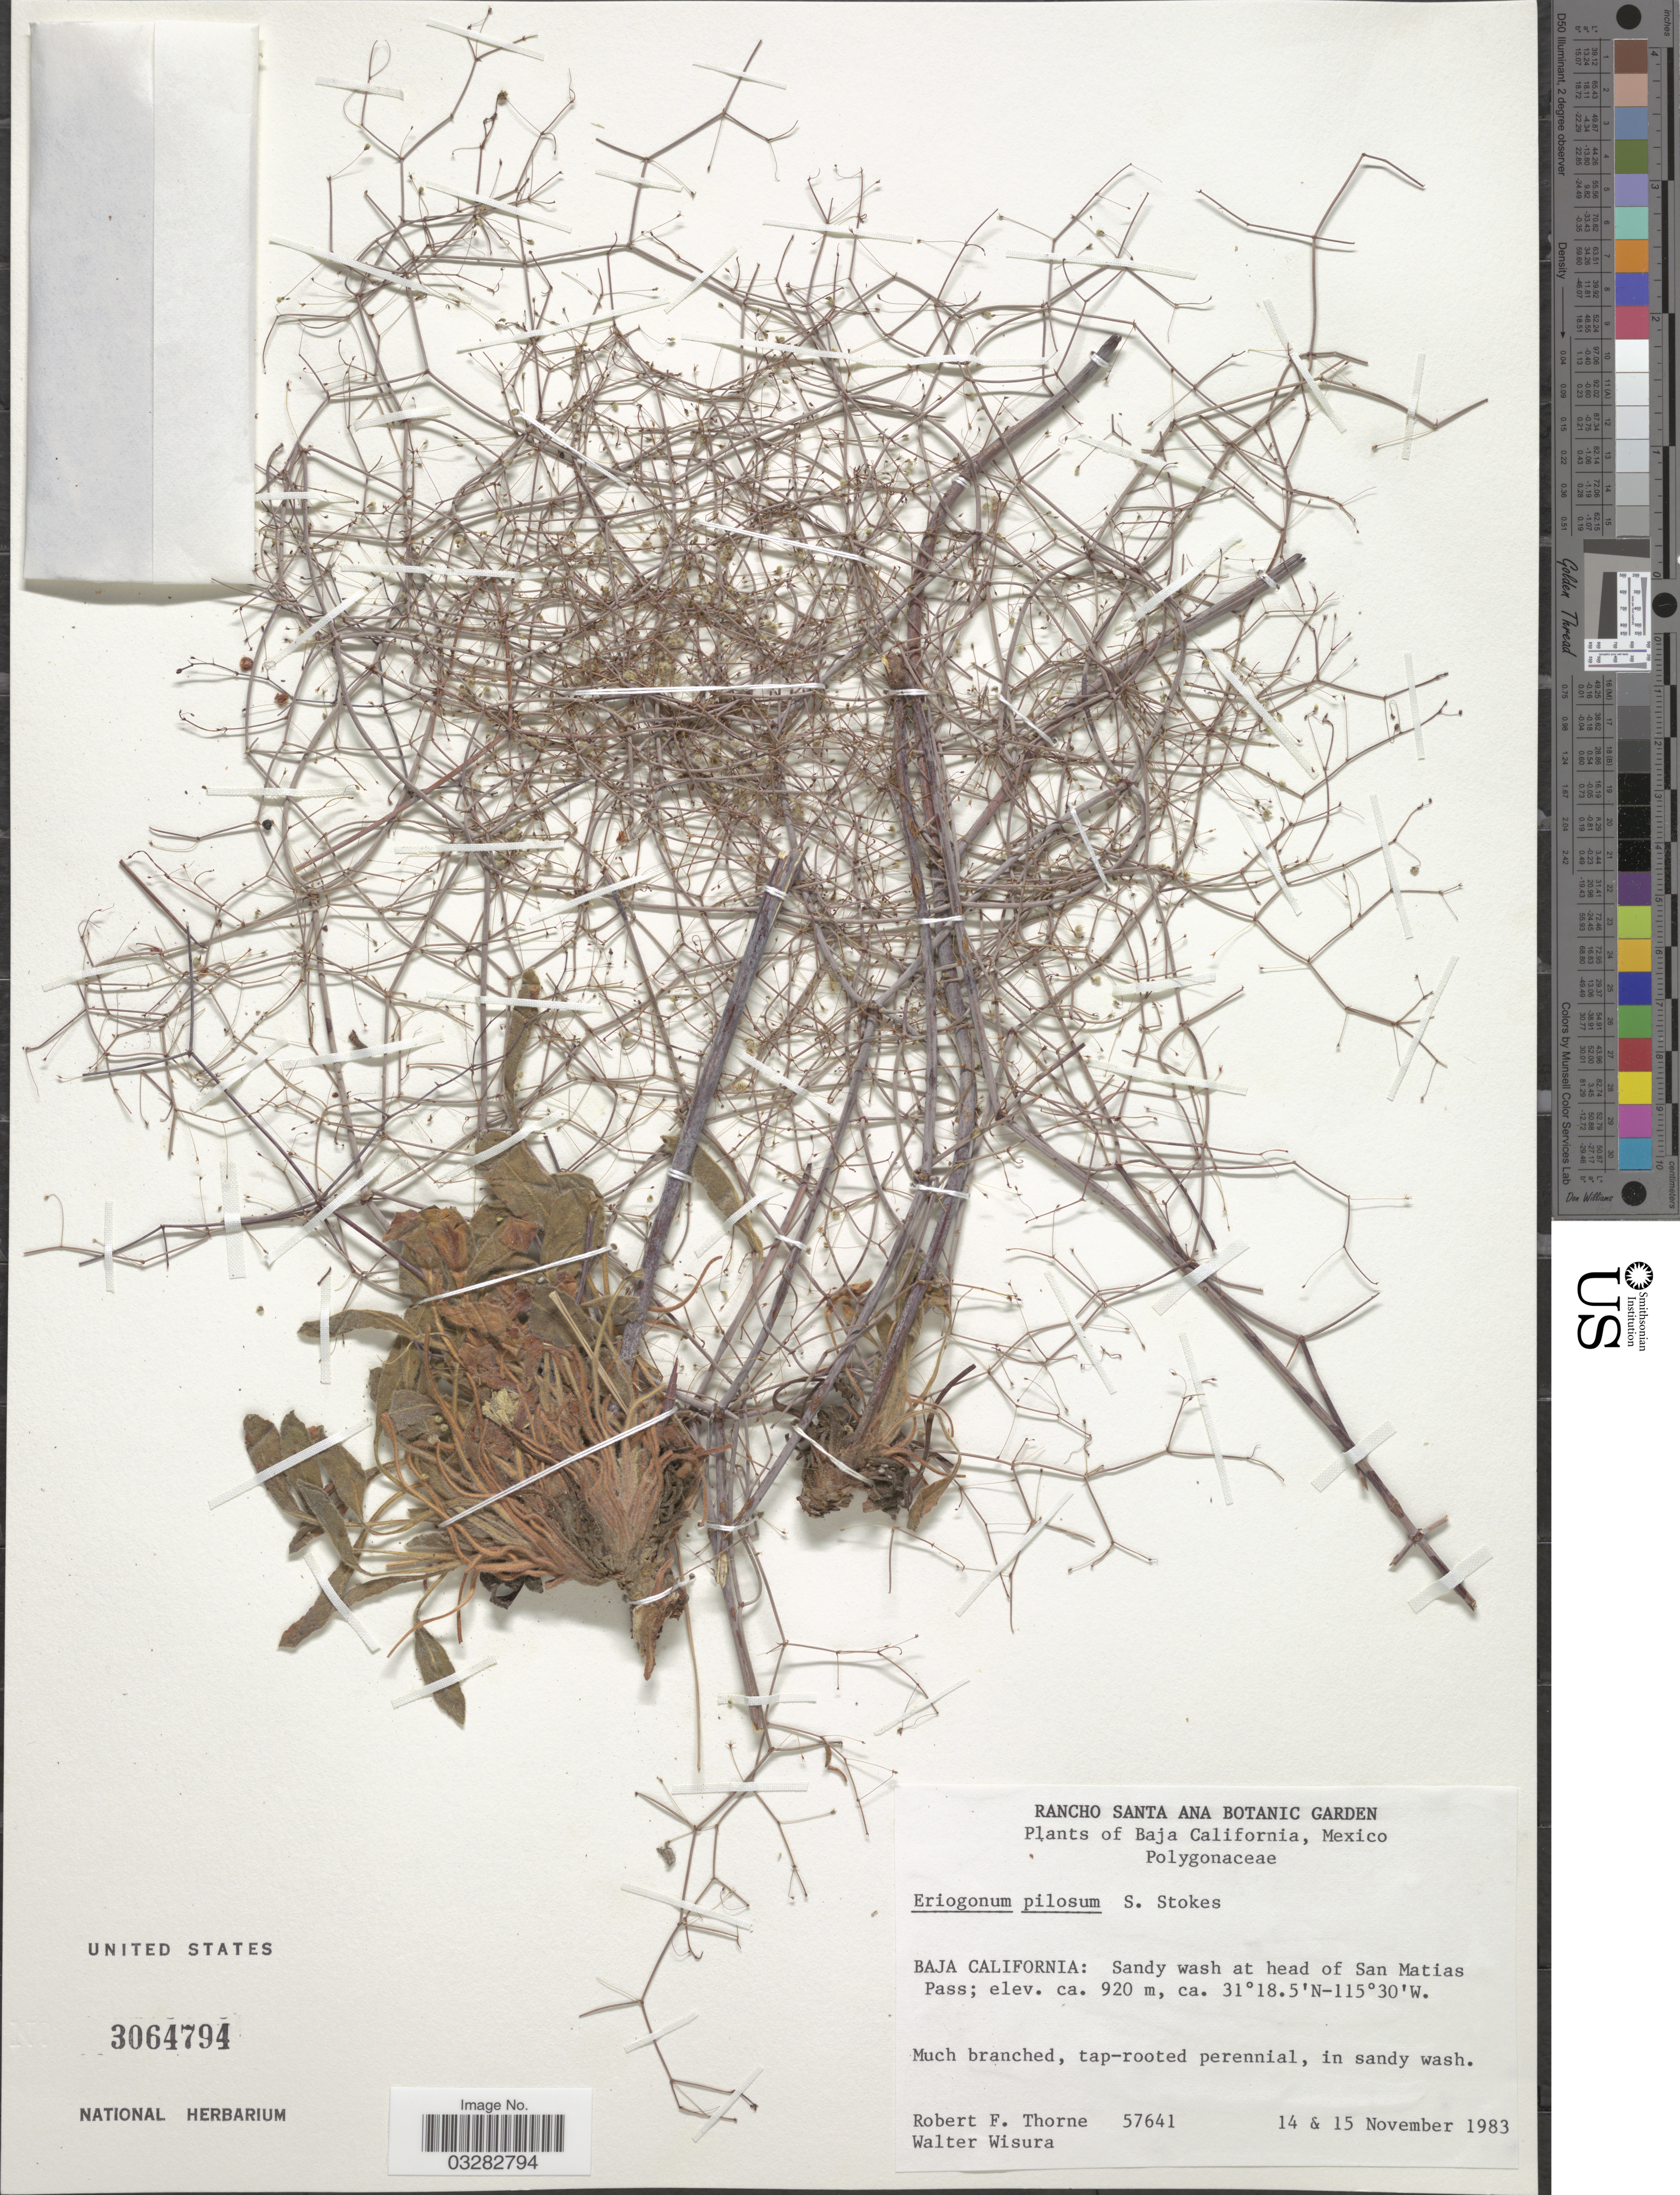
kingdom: Plantae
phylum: Tracheophyta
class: Magnoliopsida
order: Caryophyllales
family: Polygonaceae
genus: Eriogonum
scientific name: Eriogonum pilosum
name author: S. Stokes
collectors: R. F. Thorne & W. Wisura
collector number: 57641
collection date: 1983-11-14/1983-11-15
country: Mexico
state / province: Baja California Norte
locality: At head of San Matias Pass.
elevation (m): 920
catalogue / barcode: US 3064794